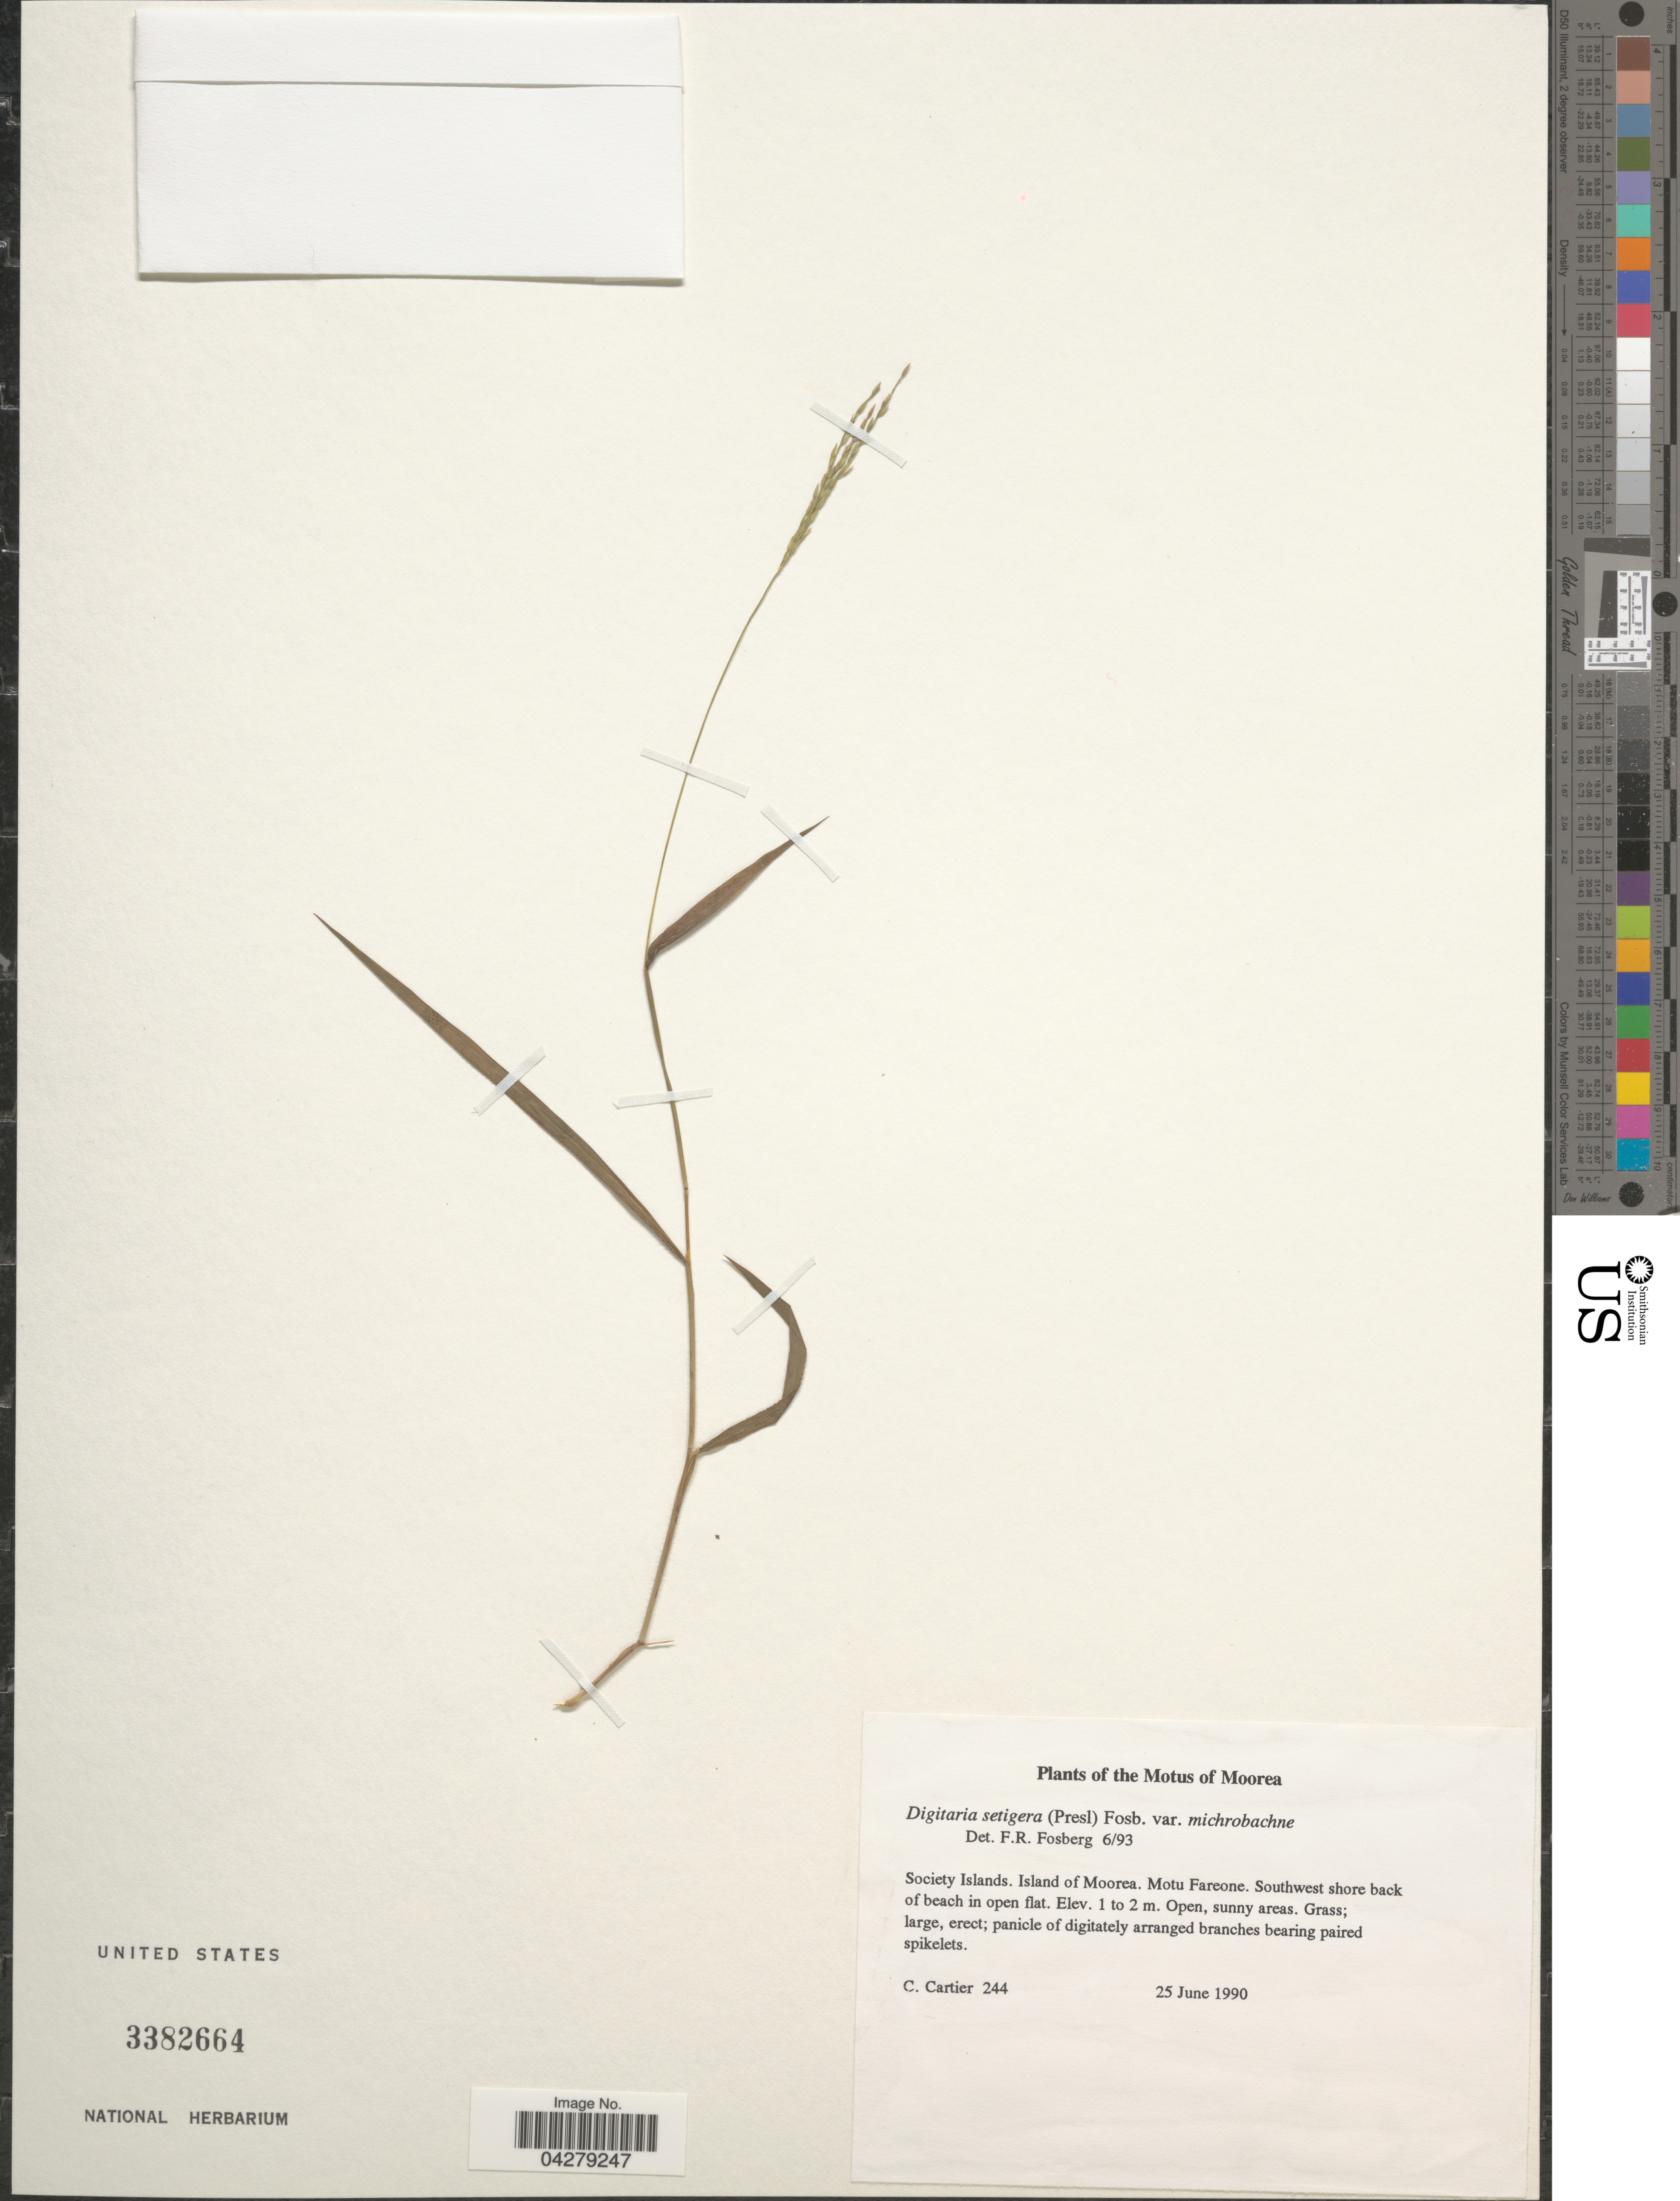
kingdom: Plantae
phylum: Tracheophyta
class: Liliopsida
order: Poales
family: Poaceae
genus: Digitaria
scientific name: Digitaria setigera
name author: Roth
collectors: C. Cartier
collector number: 244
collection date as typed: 25 Jun 1990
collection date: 1990-06-25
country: French Polynesia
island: Moorea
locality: Southwest shore back of beach, Fareone [Society Is.]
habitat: Open, sunny areas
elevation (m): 1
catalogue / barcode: US 3382664